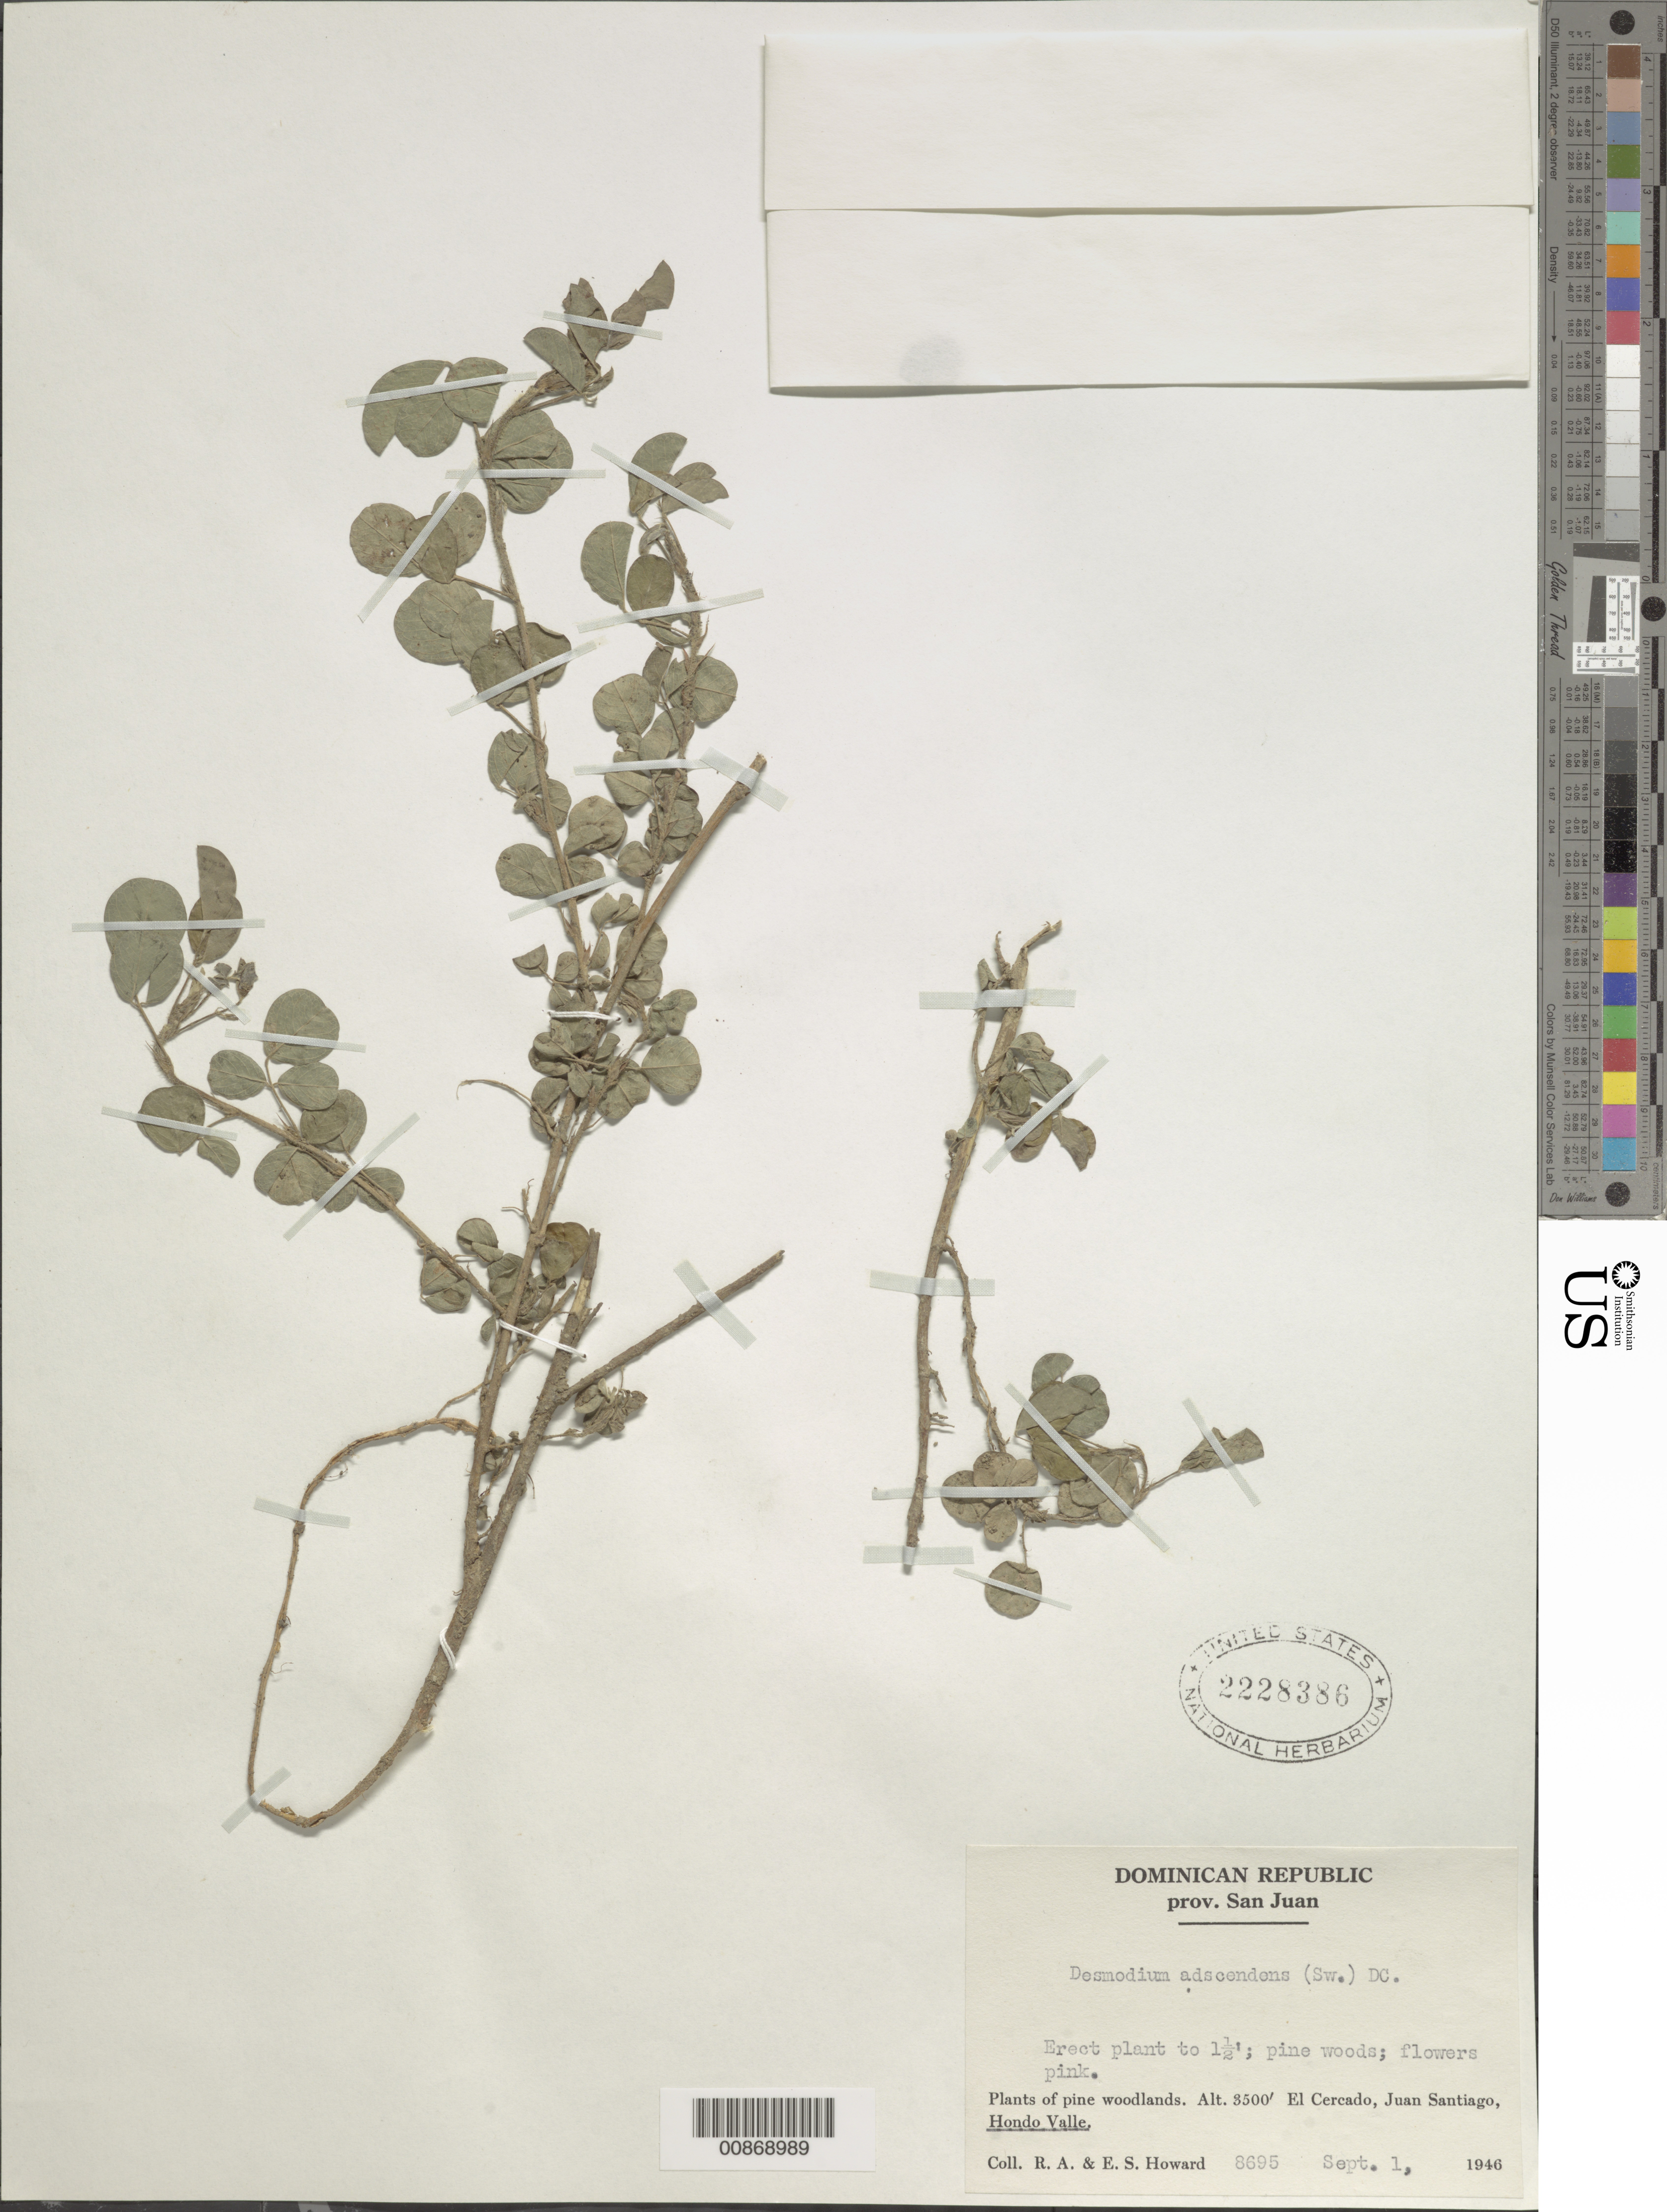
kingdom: Plantae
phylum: Tracheophyta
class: Magnoliopsida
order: Fabales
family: Fabaceae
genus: Grona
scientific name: Grona adscendens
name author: (Sw.) H. Ohashi & K. Ohashi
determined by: Strong, Mark T., (BOT), Smithsonian Institution - National Museum of Natural History (UNITED STATES)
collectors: R. A. Howard & E. S. Howard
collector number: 8695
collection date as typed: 01 Sep 1946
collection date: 1946-09-01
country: Dominican Republic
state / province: San Juan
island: Hispaniola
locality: Hondo Valle.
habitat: Plants of pine woodslands.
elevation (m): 1067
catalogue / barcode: US 2228386